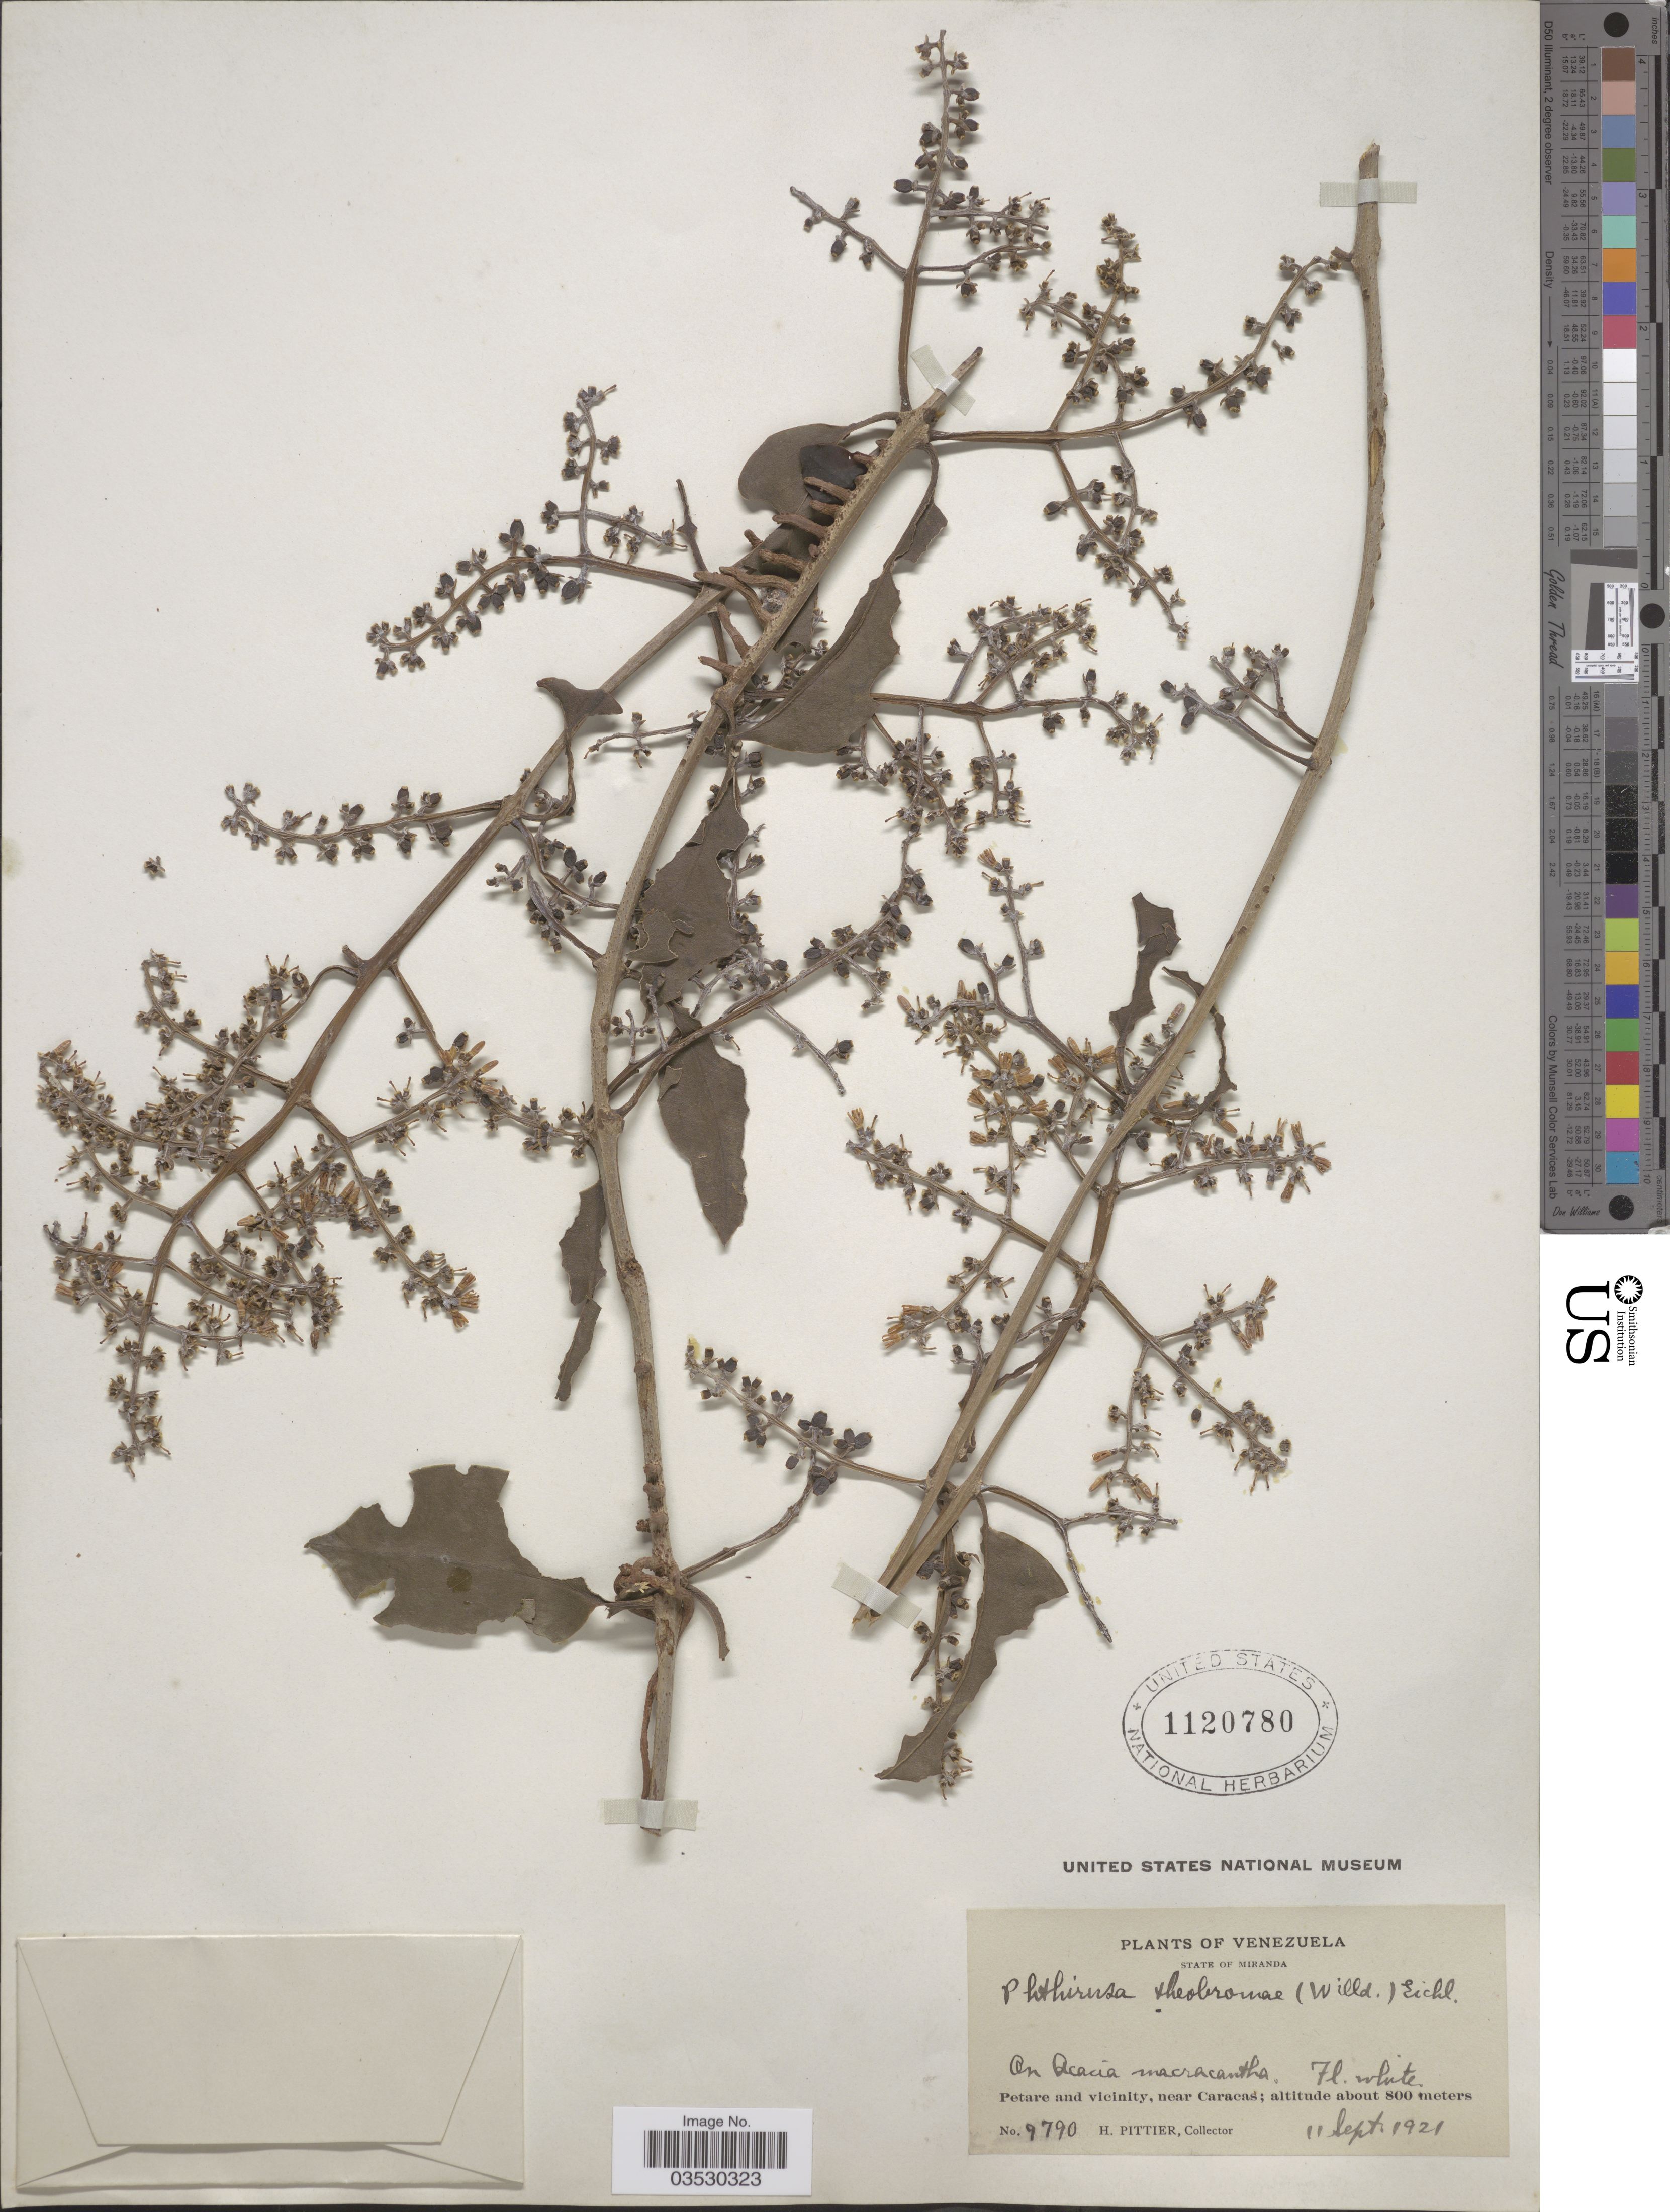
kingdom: Plantae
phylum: Tracheophyta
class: Magnoliopsida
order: Santalales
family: Loranthaceae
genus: Struthanthus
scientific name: Struthanthus aduncus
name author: (G. Mey.) G. Don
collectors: H. F. Pittier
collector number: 9790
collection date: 1921-09-11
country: Venezuela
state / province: Miranda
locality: Petare and vicinity, near Caracas.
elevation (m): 800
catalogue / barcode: US 1120780